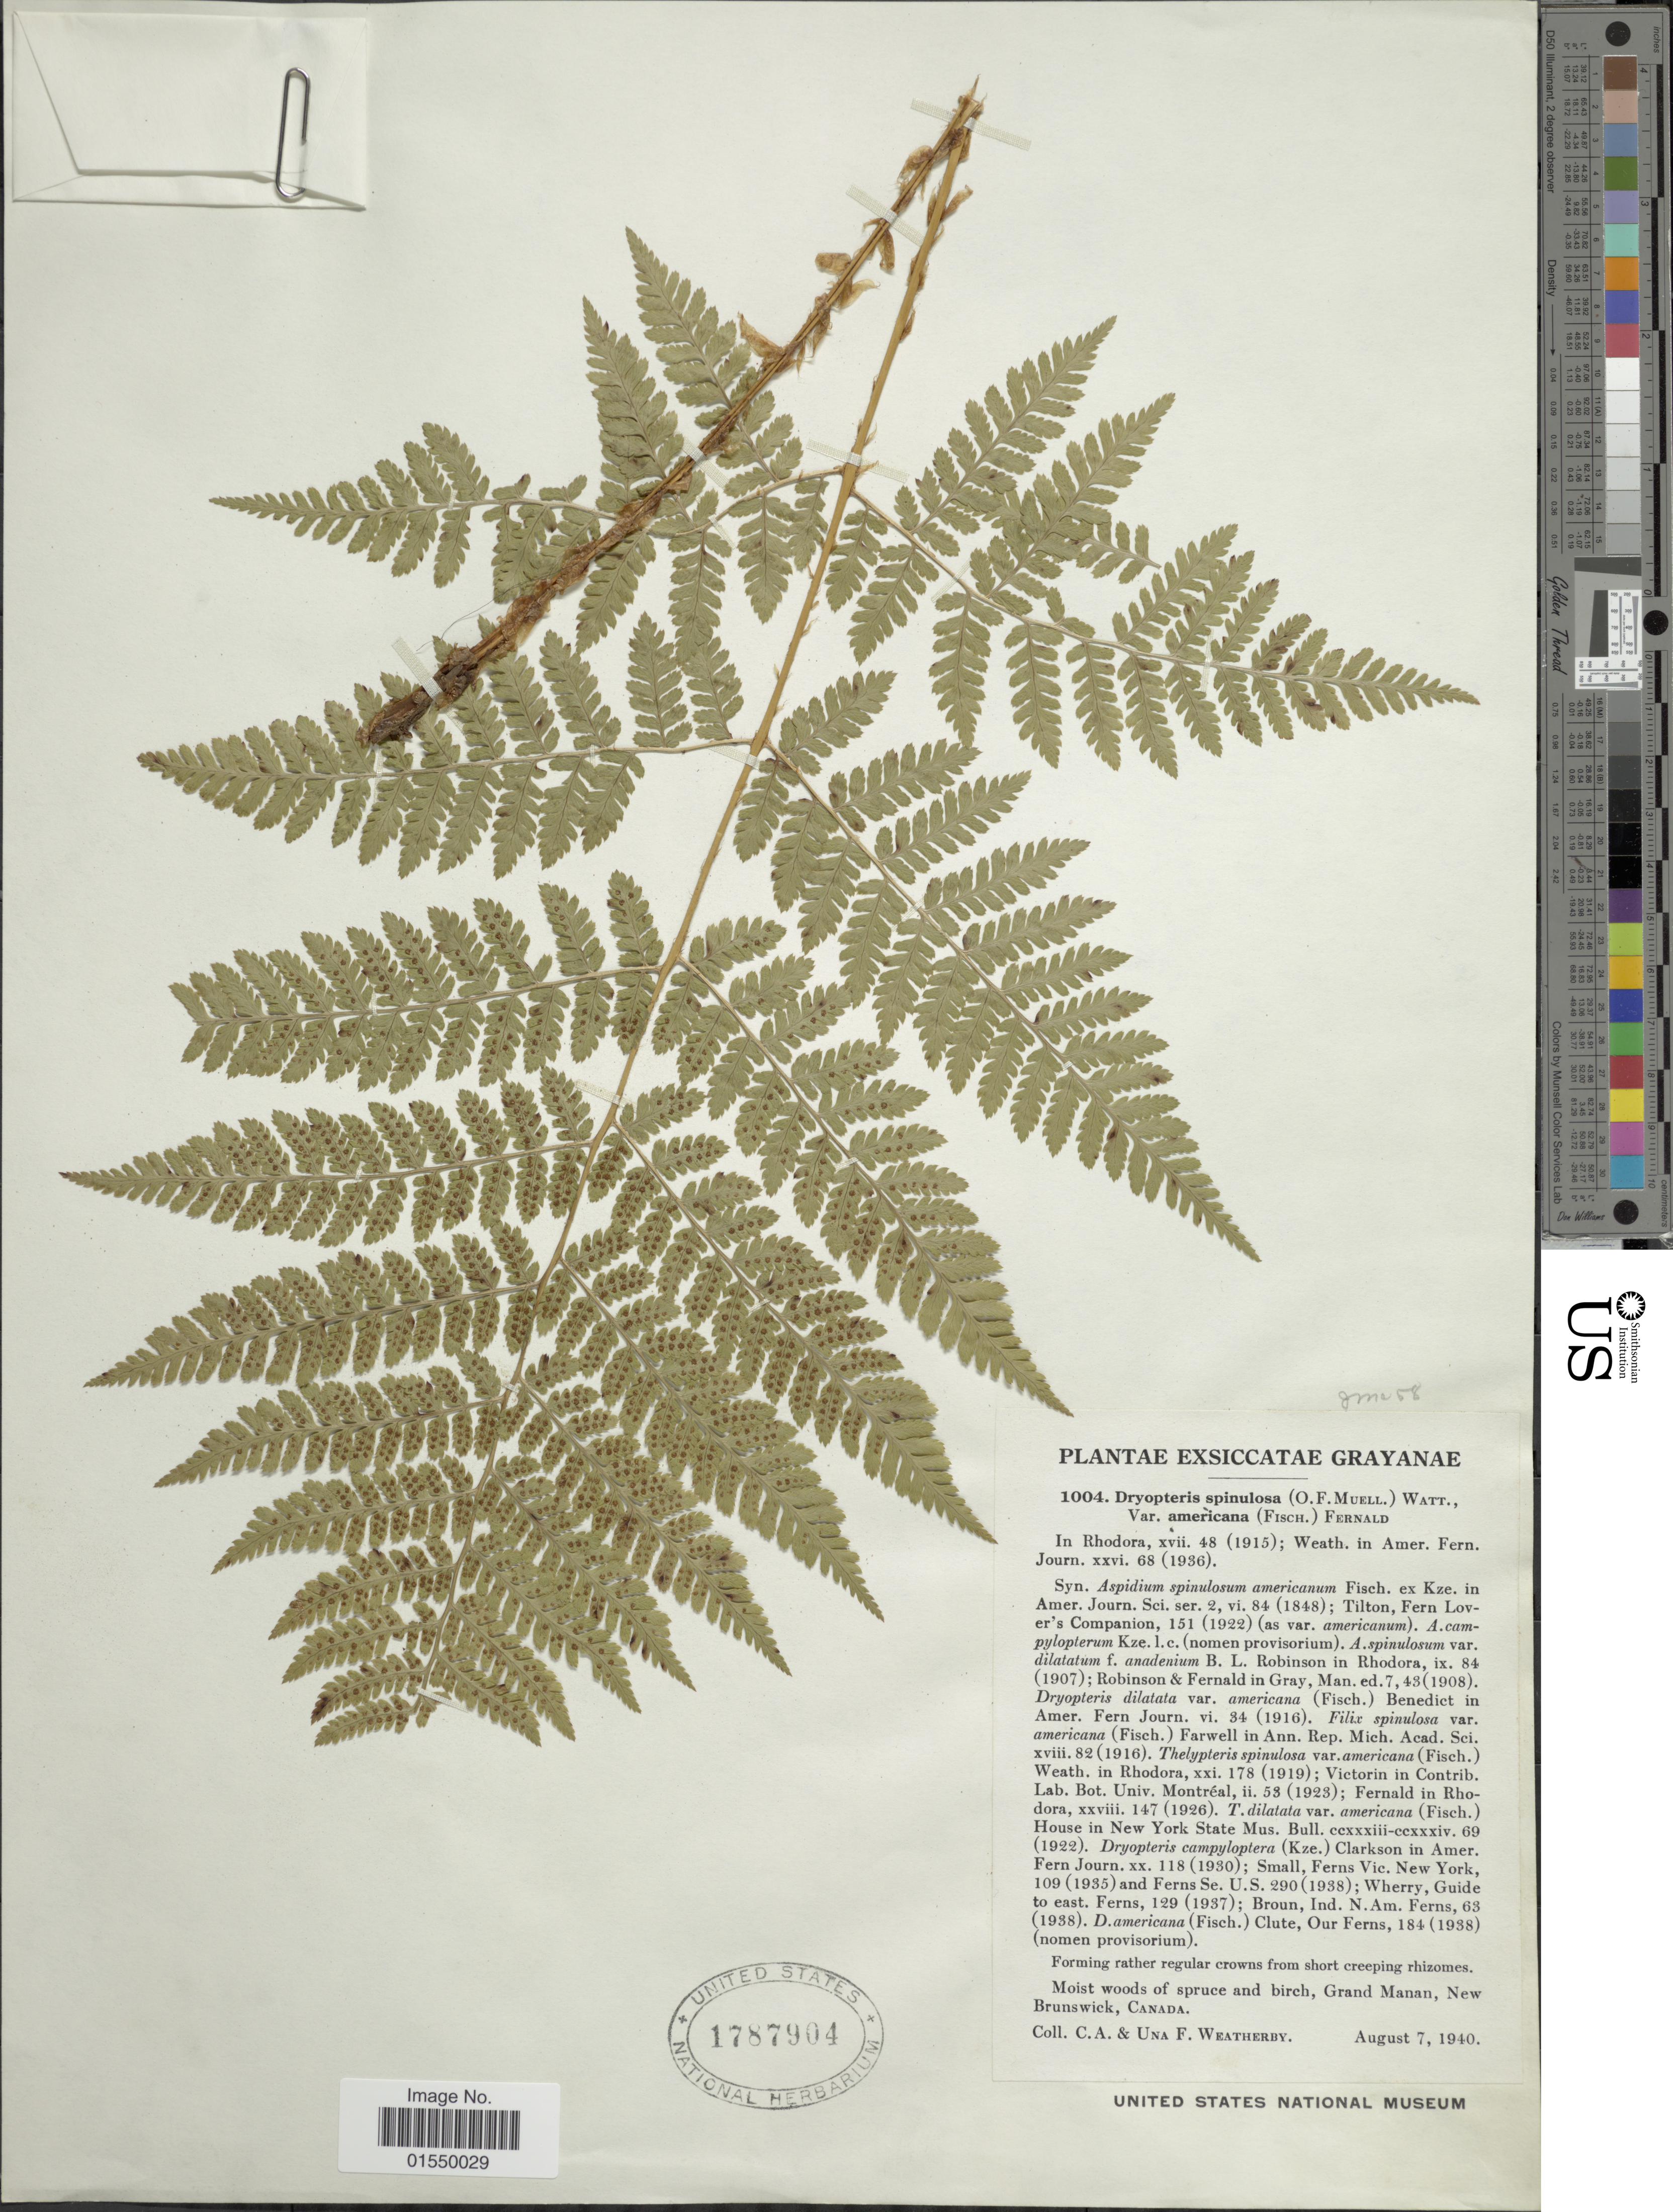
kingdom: Plantae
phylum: Tracheophyta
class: Polypodiopsida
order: Polypodiales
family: Dryopteridaceae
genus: Dryopteris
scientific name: Dryopteris campyloptera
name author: Clarkson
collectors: C. A. Weatherby & U. L. Weatherby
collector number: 1004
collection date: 1940-08-07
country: Canada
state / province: New Brunswick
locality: Grayanae, Grand Manan, New Brunswick, Canada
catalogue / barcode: US 1787904